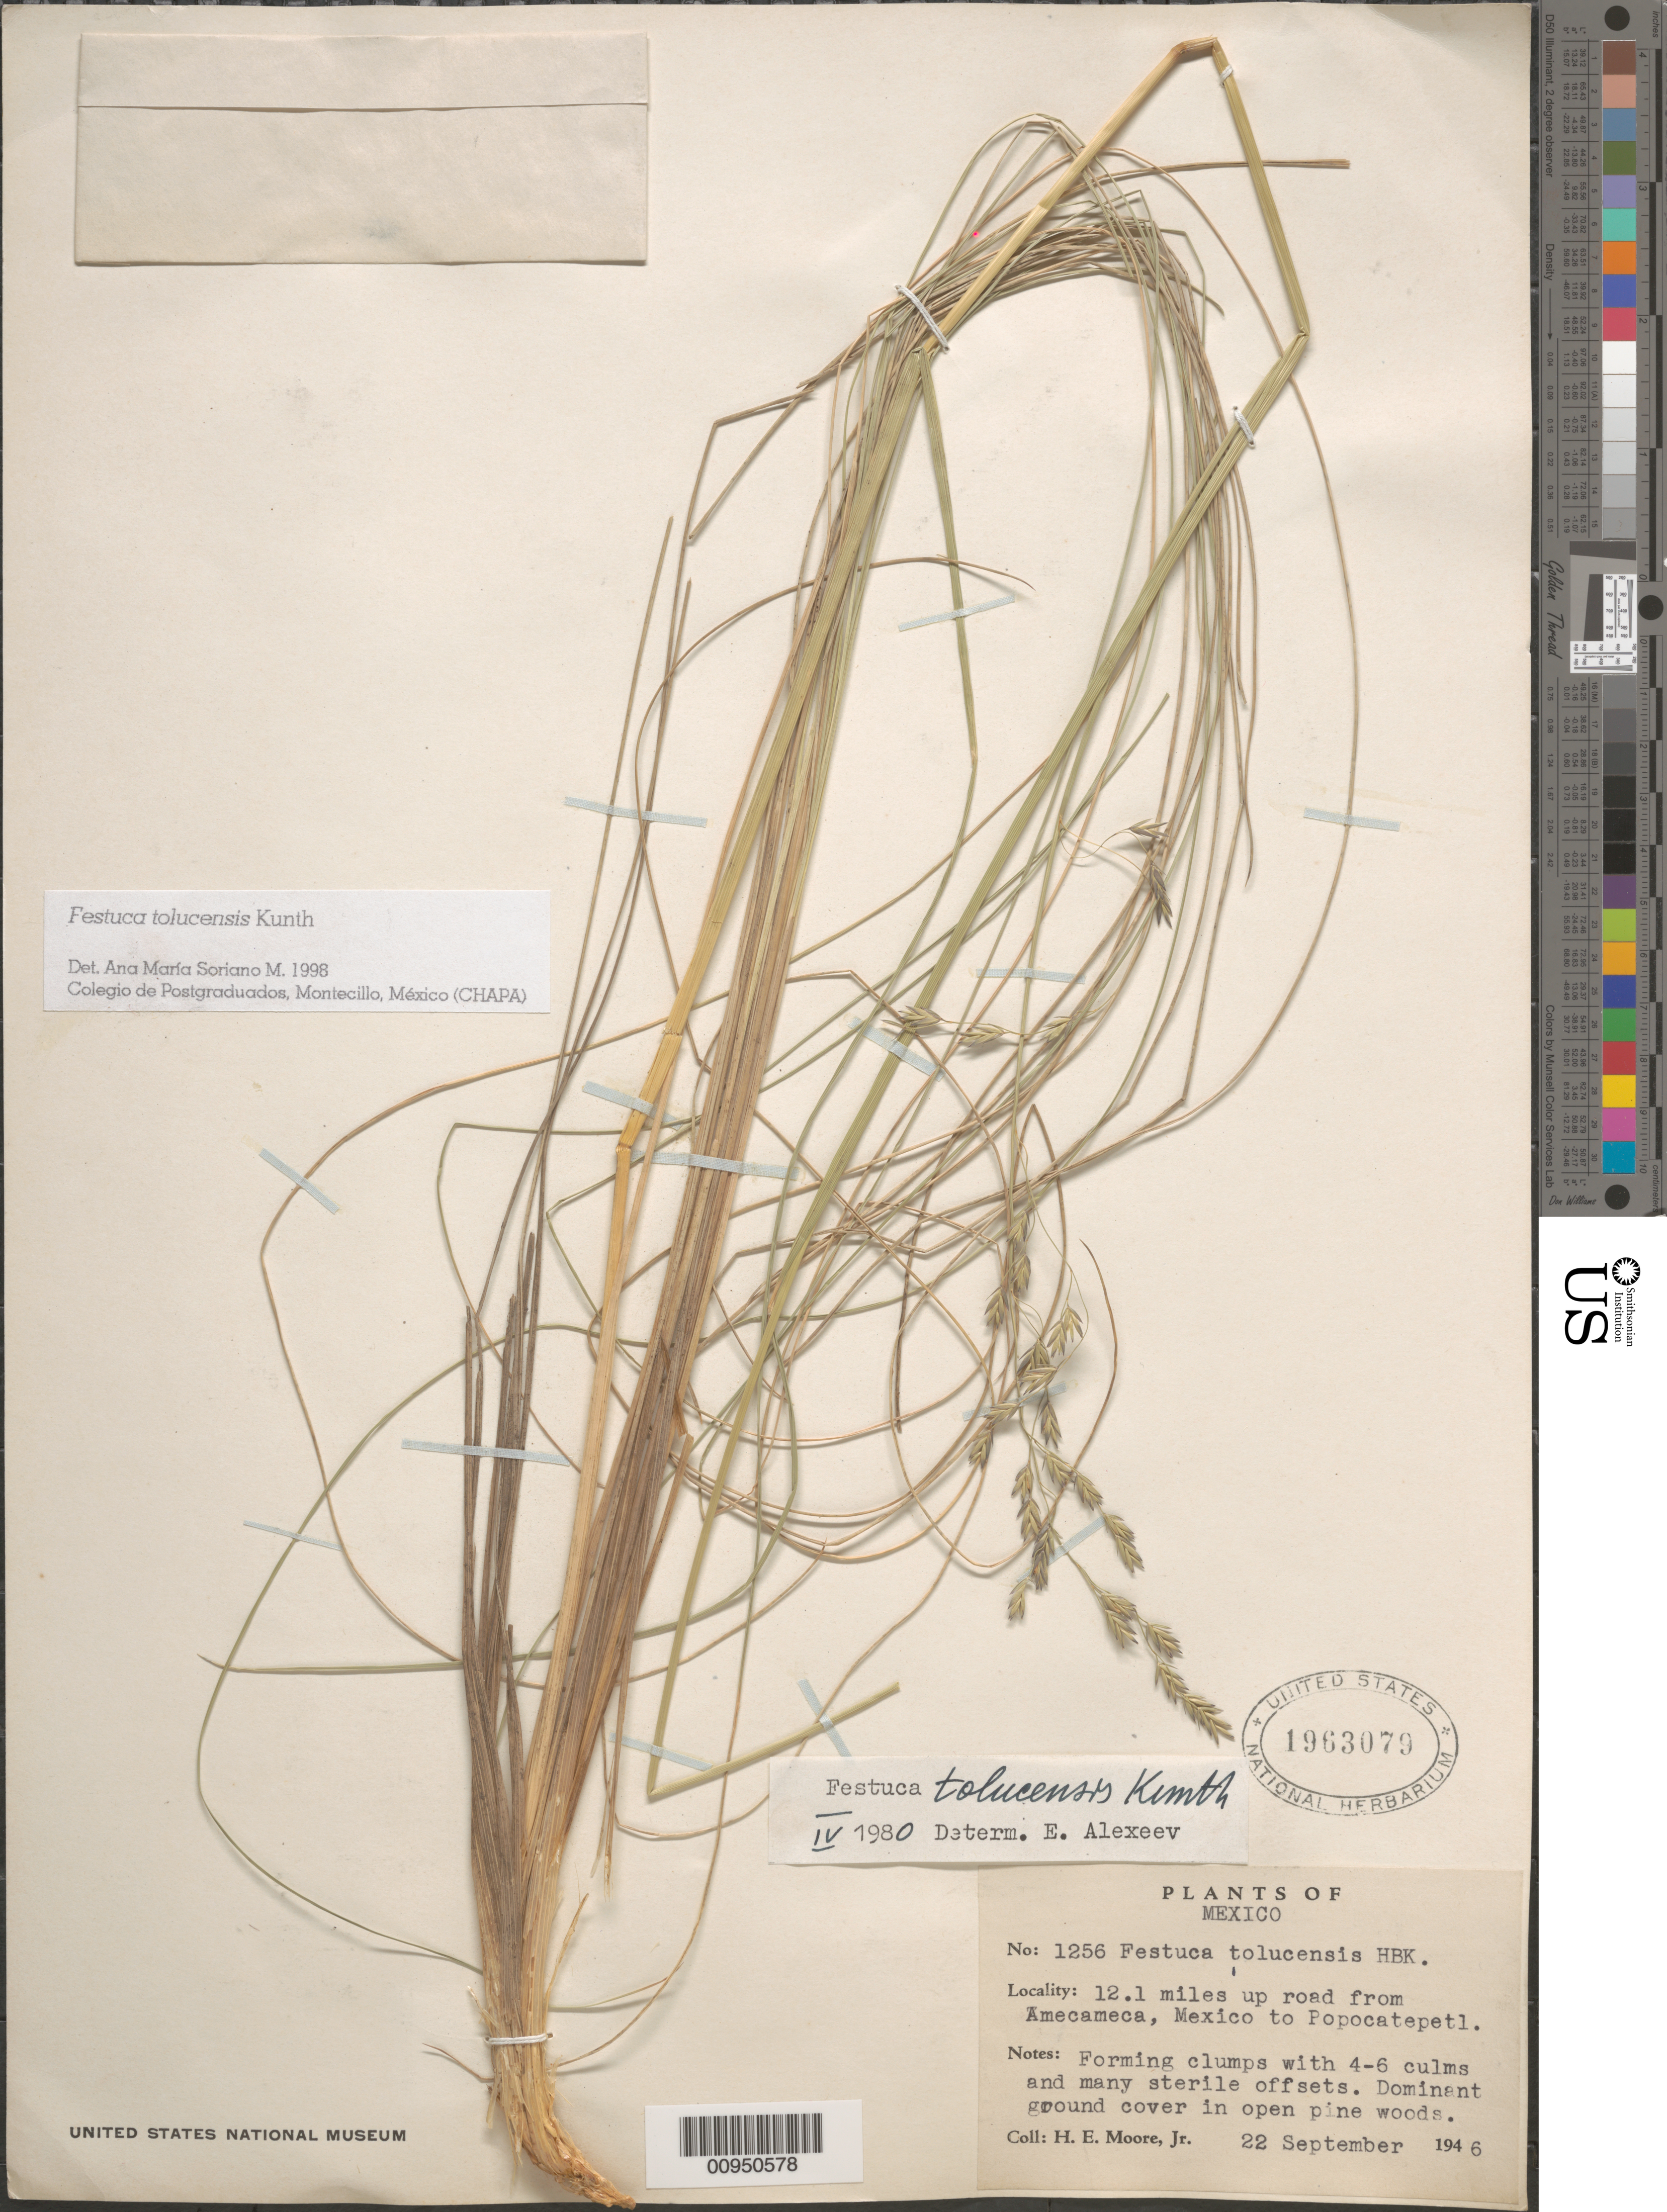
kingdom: Plantae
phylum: Tracheophyta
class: Liliopsida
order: Poales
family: Poaceae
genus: Festuca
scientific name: Festuca tolucensis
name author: Kunth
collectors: H. E. Moore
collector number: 1256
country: Mexico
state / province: México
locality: Amecameca, Mexico to Popocatepetl.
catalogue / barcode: US 1963079